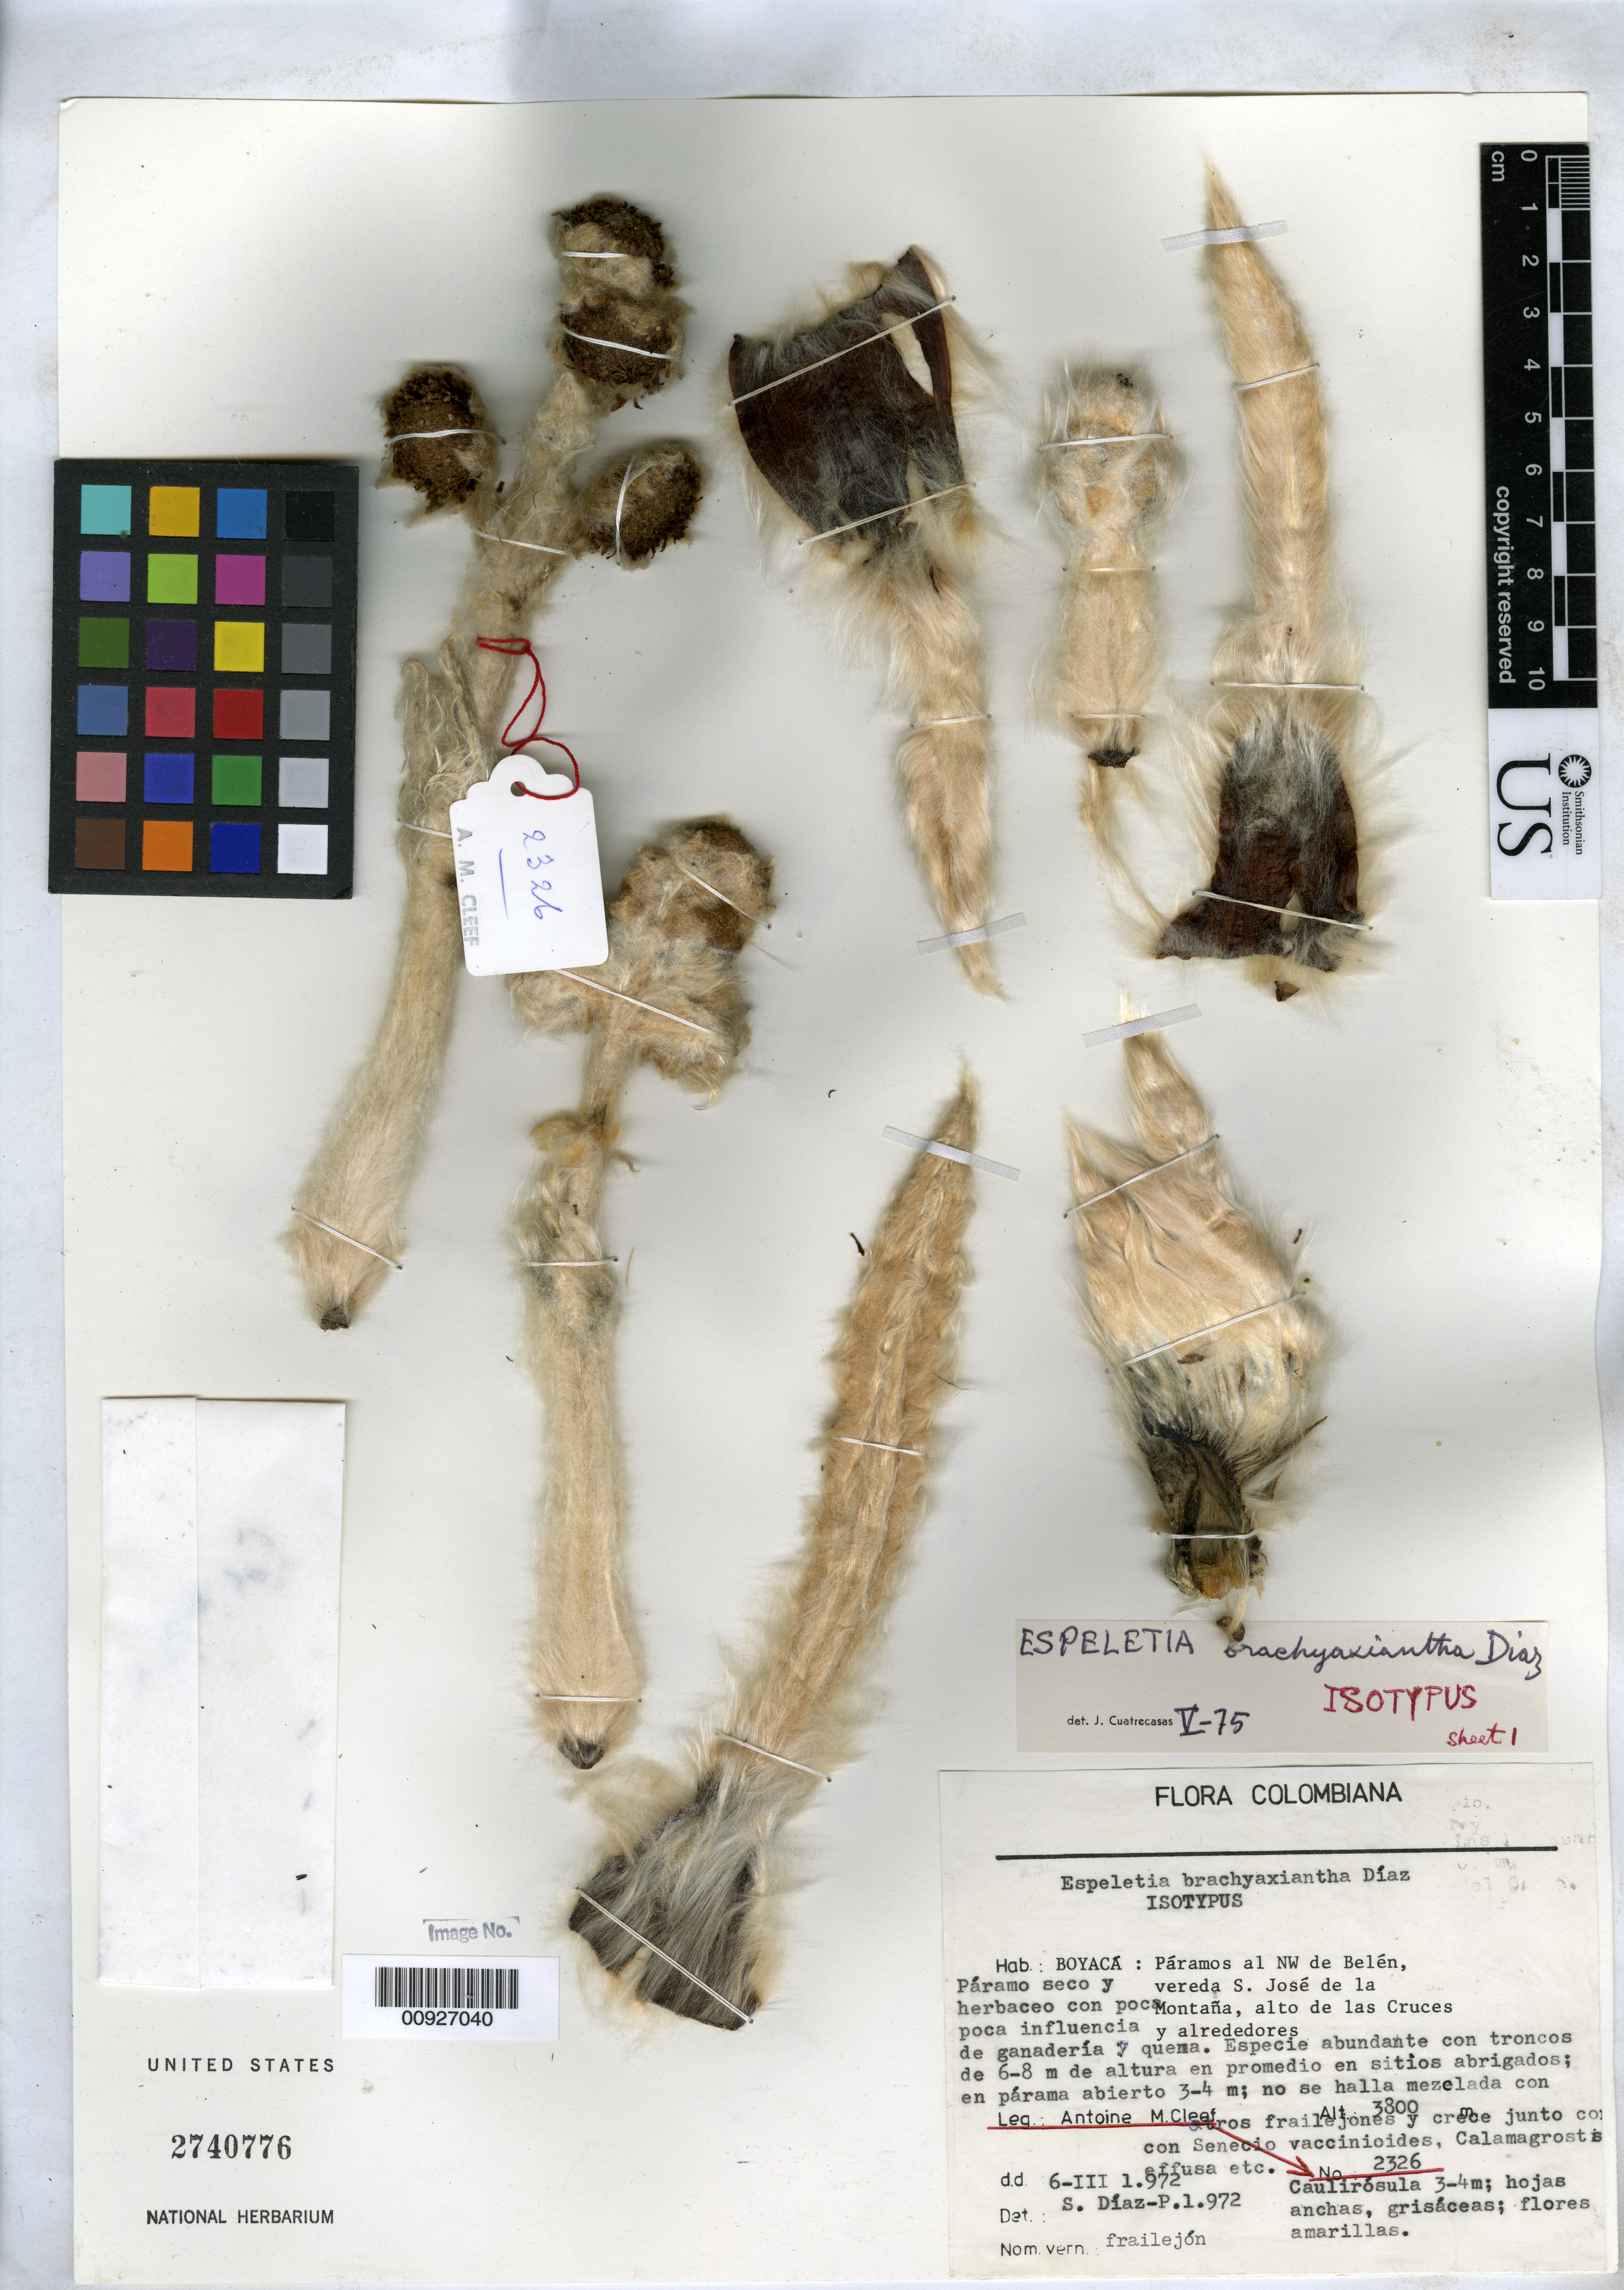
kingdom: Plantae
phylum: Tracheophyta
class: Magnoliopsida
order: Asterales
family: Asteraceae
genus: Espeletia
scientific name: Espeletia brachyaxiantha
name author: S. Díaz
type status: Isotype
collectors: A. M. Cleef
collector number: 2326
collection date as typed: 06 Mar 1972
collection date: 1972-03-06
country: Colombia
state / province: Boyacá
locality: Páramos al NW de Belem, Vereda S. Jose de La Montana, Alto de Los Cruces y Alrededores. [Uplands to the NW of Belem, San José de La Montaña path, Alto de Los Cruces and the environs.]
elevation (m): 3800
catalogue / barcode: US 2740776